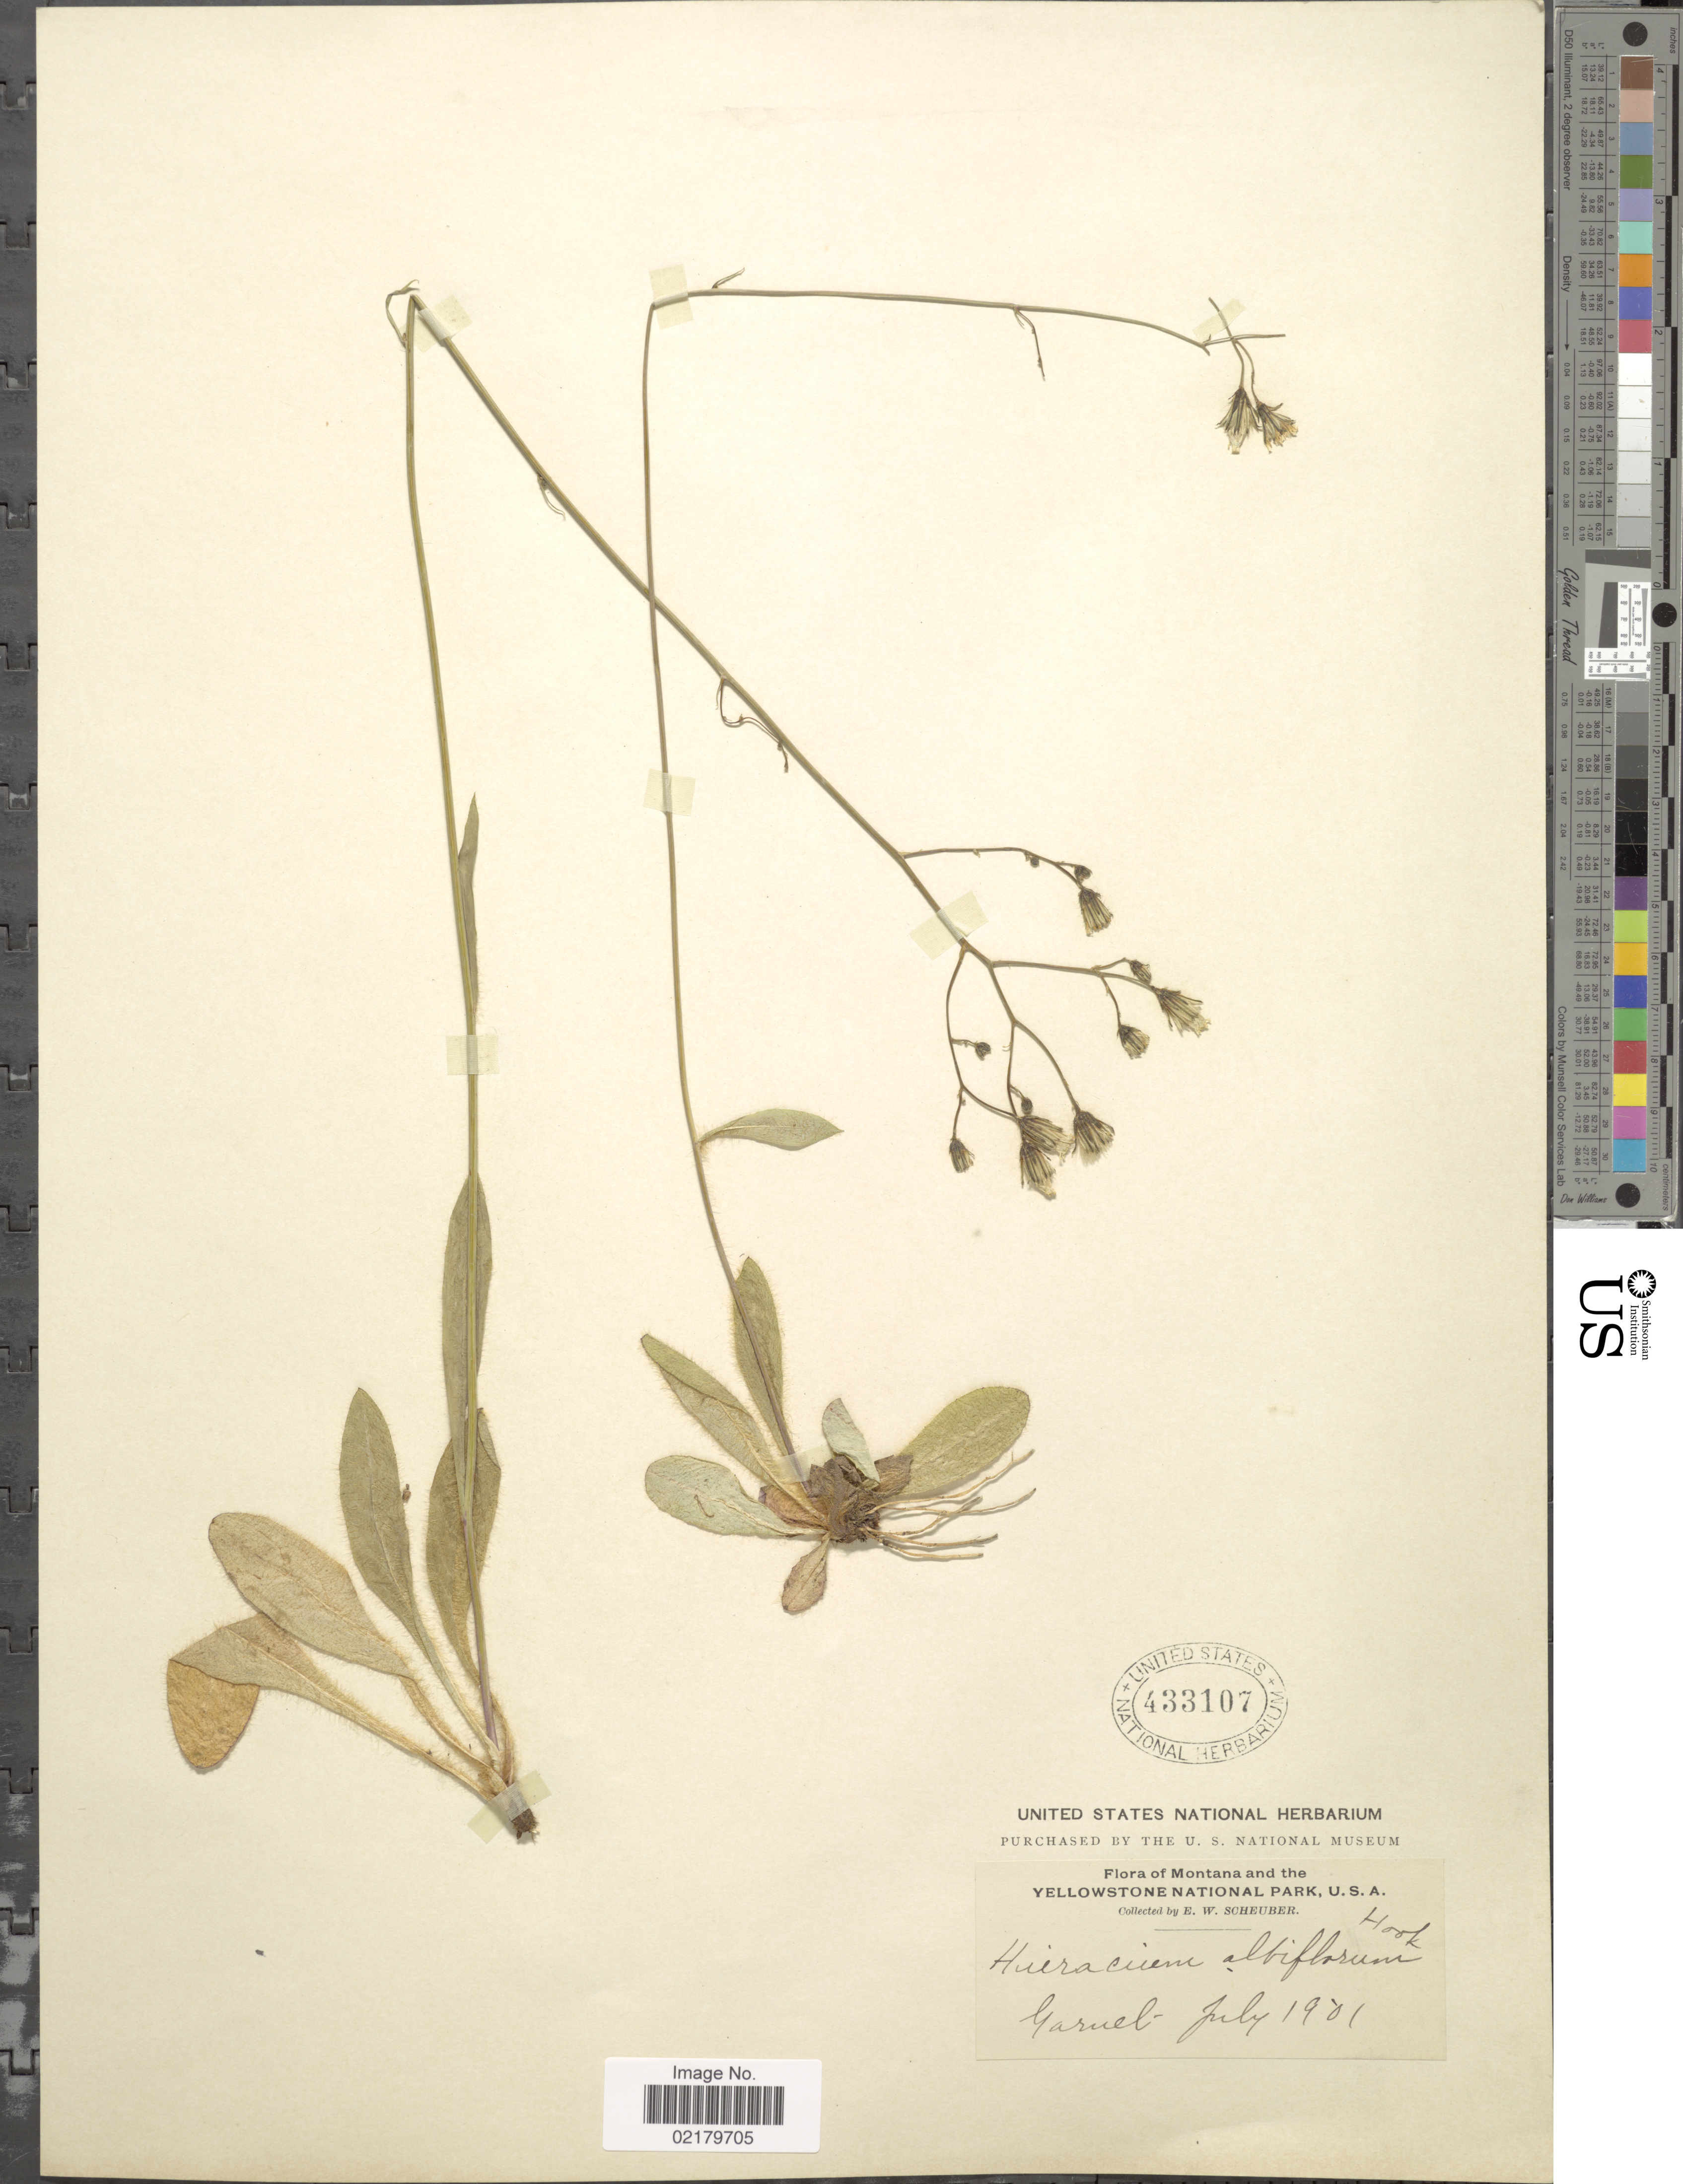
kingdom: Plantae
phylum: Tracheophyta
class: Magnoliopsida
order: Asterales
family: Asteraceae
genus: Hieracium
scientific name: Hieracium albiflorum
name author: Hook.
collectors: E. Scheuber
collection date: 1901-07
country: United States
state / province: Montana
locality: Yellowstone National Park, Garnel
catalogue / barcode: US 433107